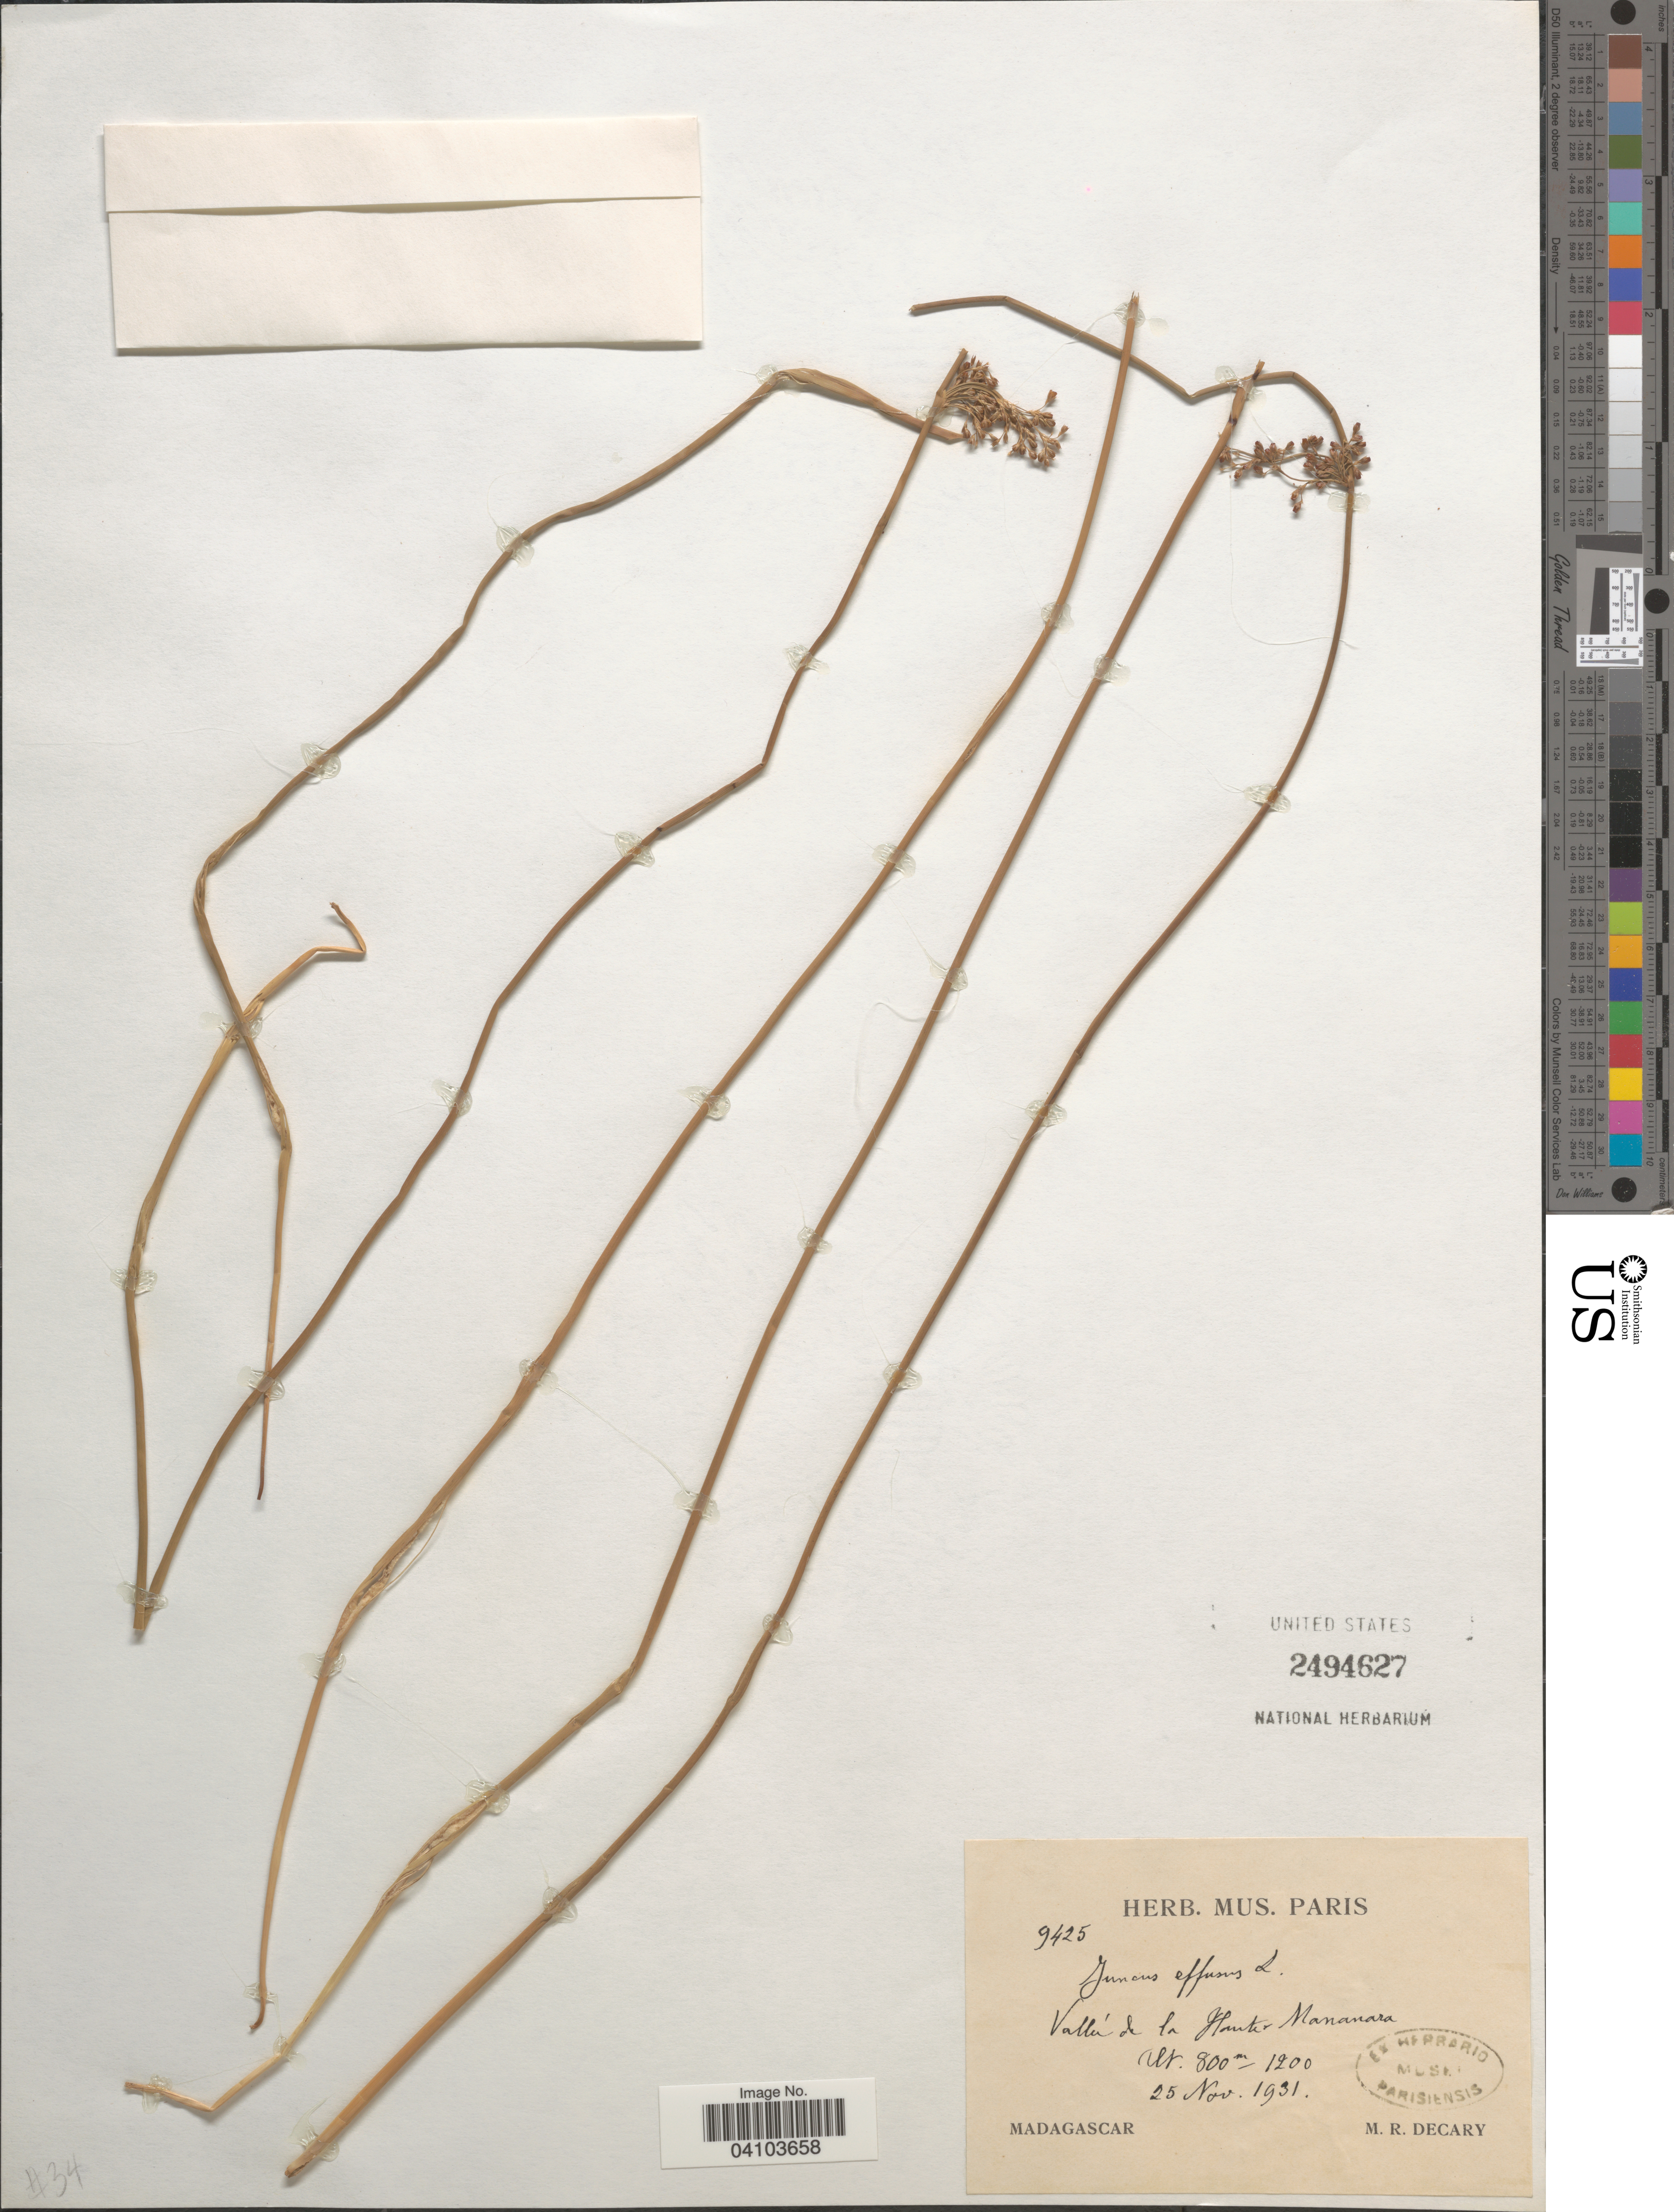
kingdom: Plantae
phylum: Tracheophyta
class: Liliopsida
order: Poales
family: Juncaceae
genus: Juncus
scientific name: Juncus effusus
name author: L.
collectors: R. Decary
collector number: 9425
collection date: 1931-11-25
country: Madagascar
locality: Vallée de la Haute-Mananara.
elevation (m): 800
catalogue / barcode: US 2494627